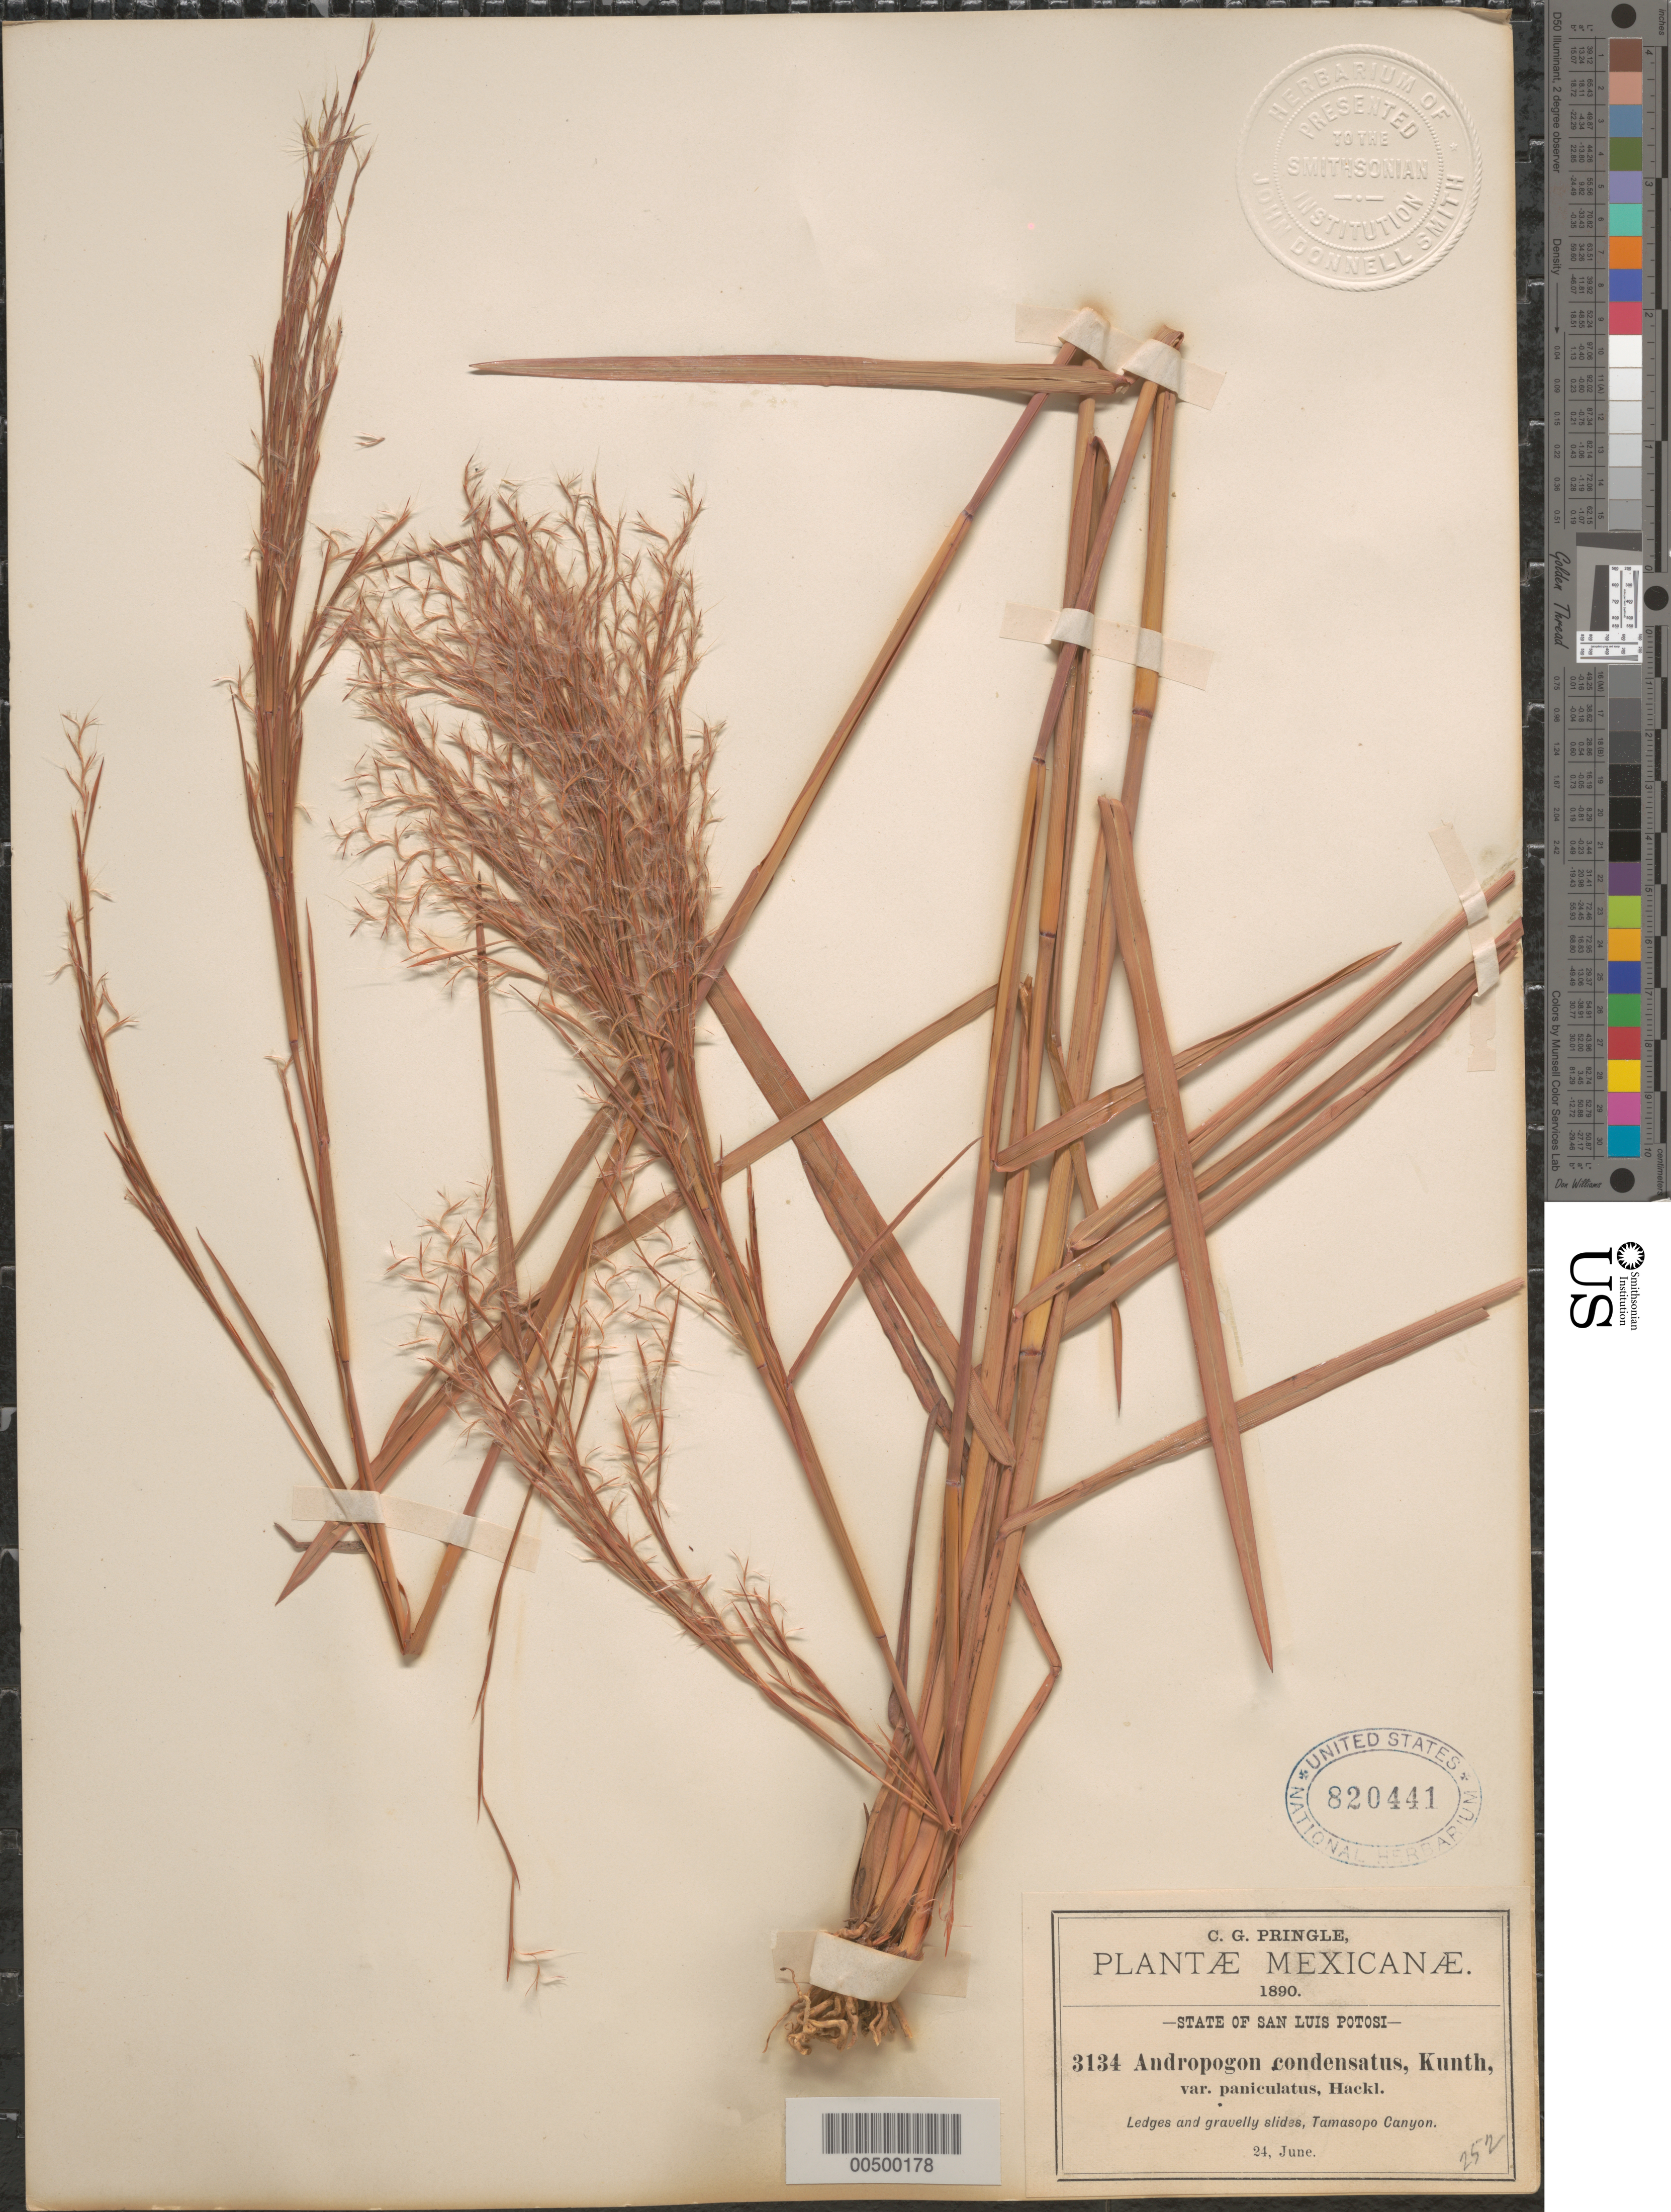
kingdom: Plantae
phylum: Tracheophyta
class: Liliopsida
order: Poales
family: Poaceae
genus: Schizachyrium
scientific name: Schizachyrium condensatum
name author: (Kunth) Nees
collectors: C. G. Pringle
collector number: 3134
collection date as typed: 24 Jun 1890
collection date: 1890-06-24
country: Mexico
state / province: San Luis Potosi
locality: Tamasopo Canyon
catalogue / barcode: US 820441